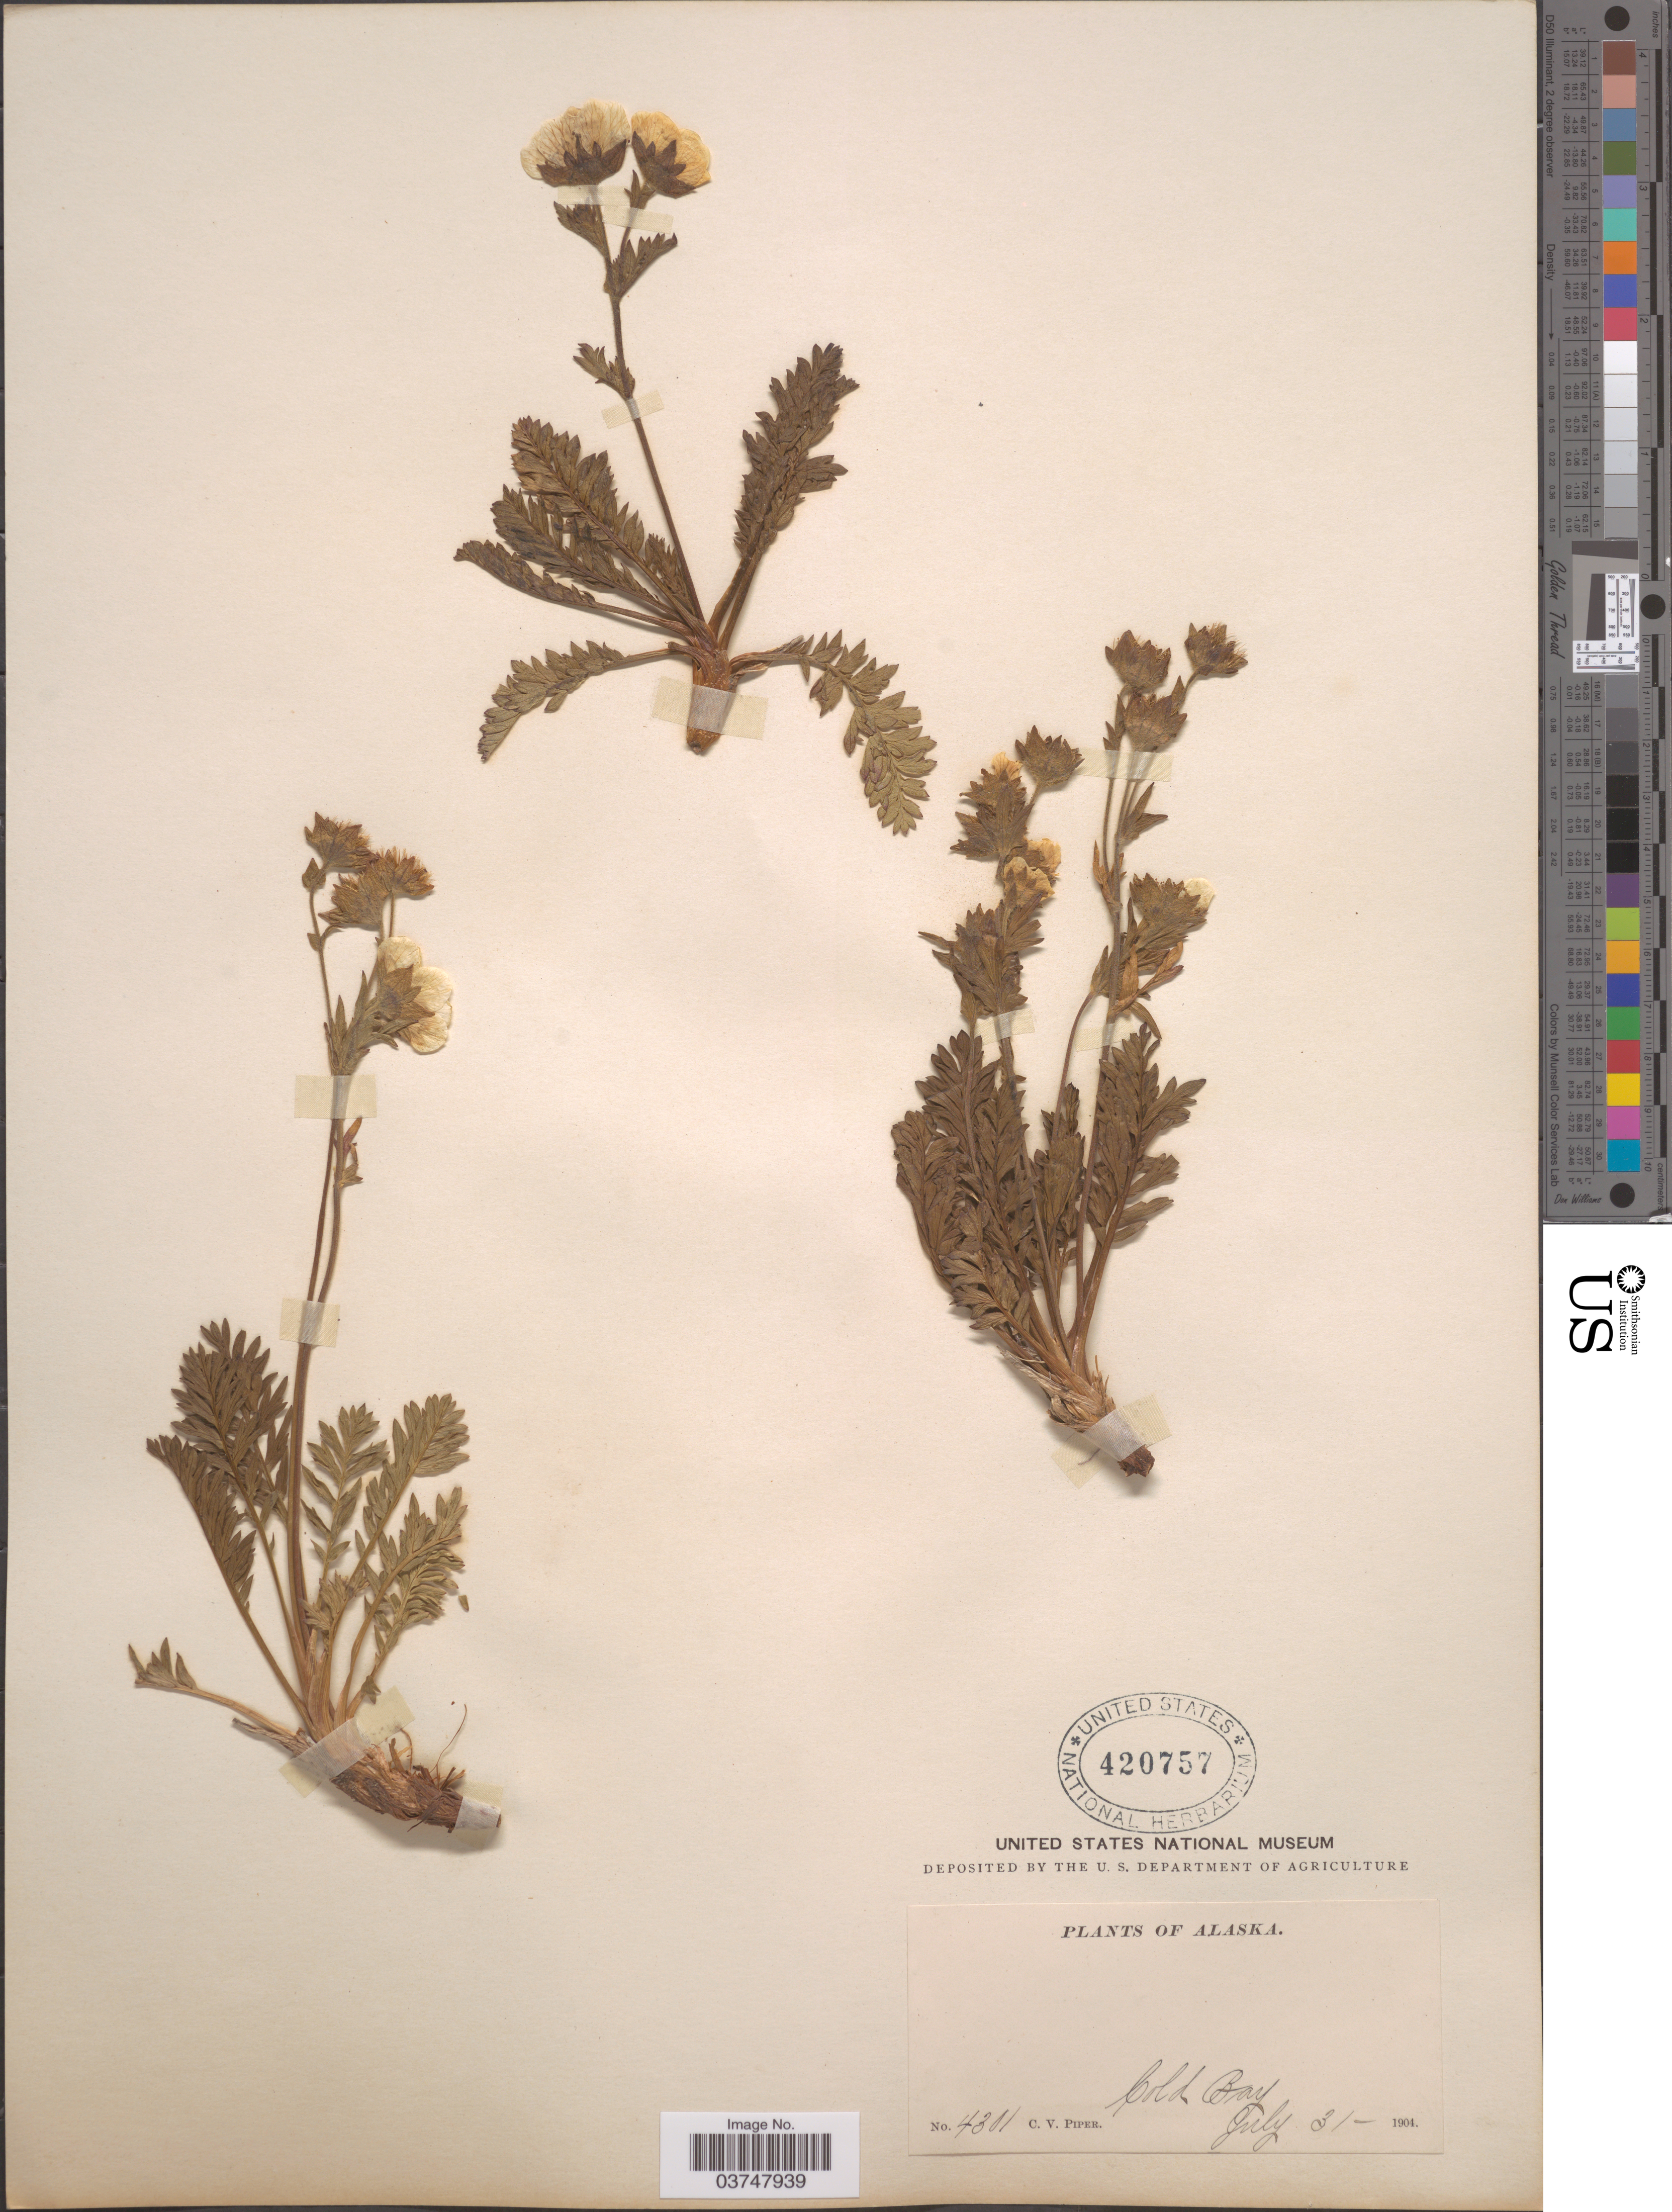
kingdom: Plantae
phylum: Tracheophyta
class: Magnoliopsida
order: Rosales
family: Rosaceae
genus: Geum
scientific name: Geum sp.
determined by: Strong, Mark T., (BOT), Smithsonian Institution - National Museum of Natural History (UNITED STATES)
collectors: C. V. Piper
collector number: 4301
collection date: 1904-07-31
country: United States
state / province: Alaska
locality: Cold Bay.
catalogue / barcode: US 420757